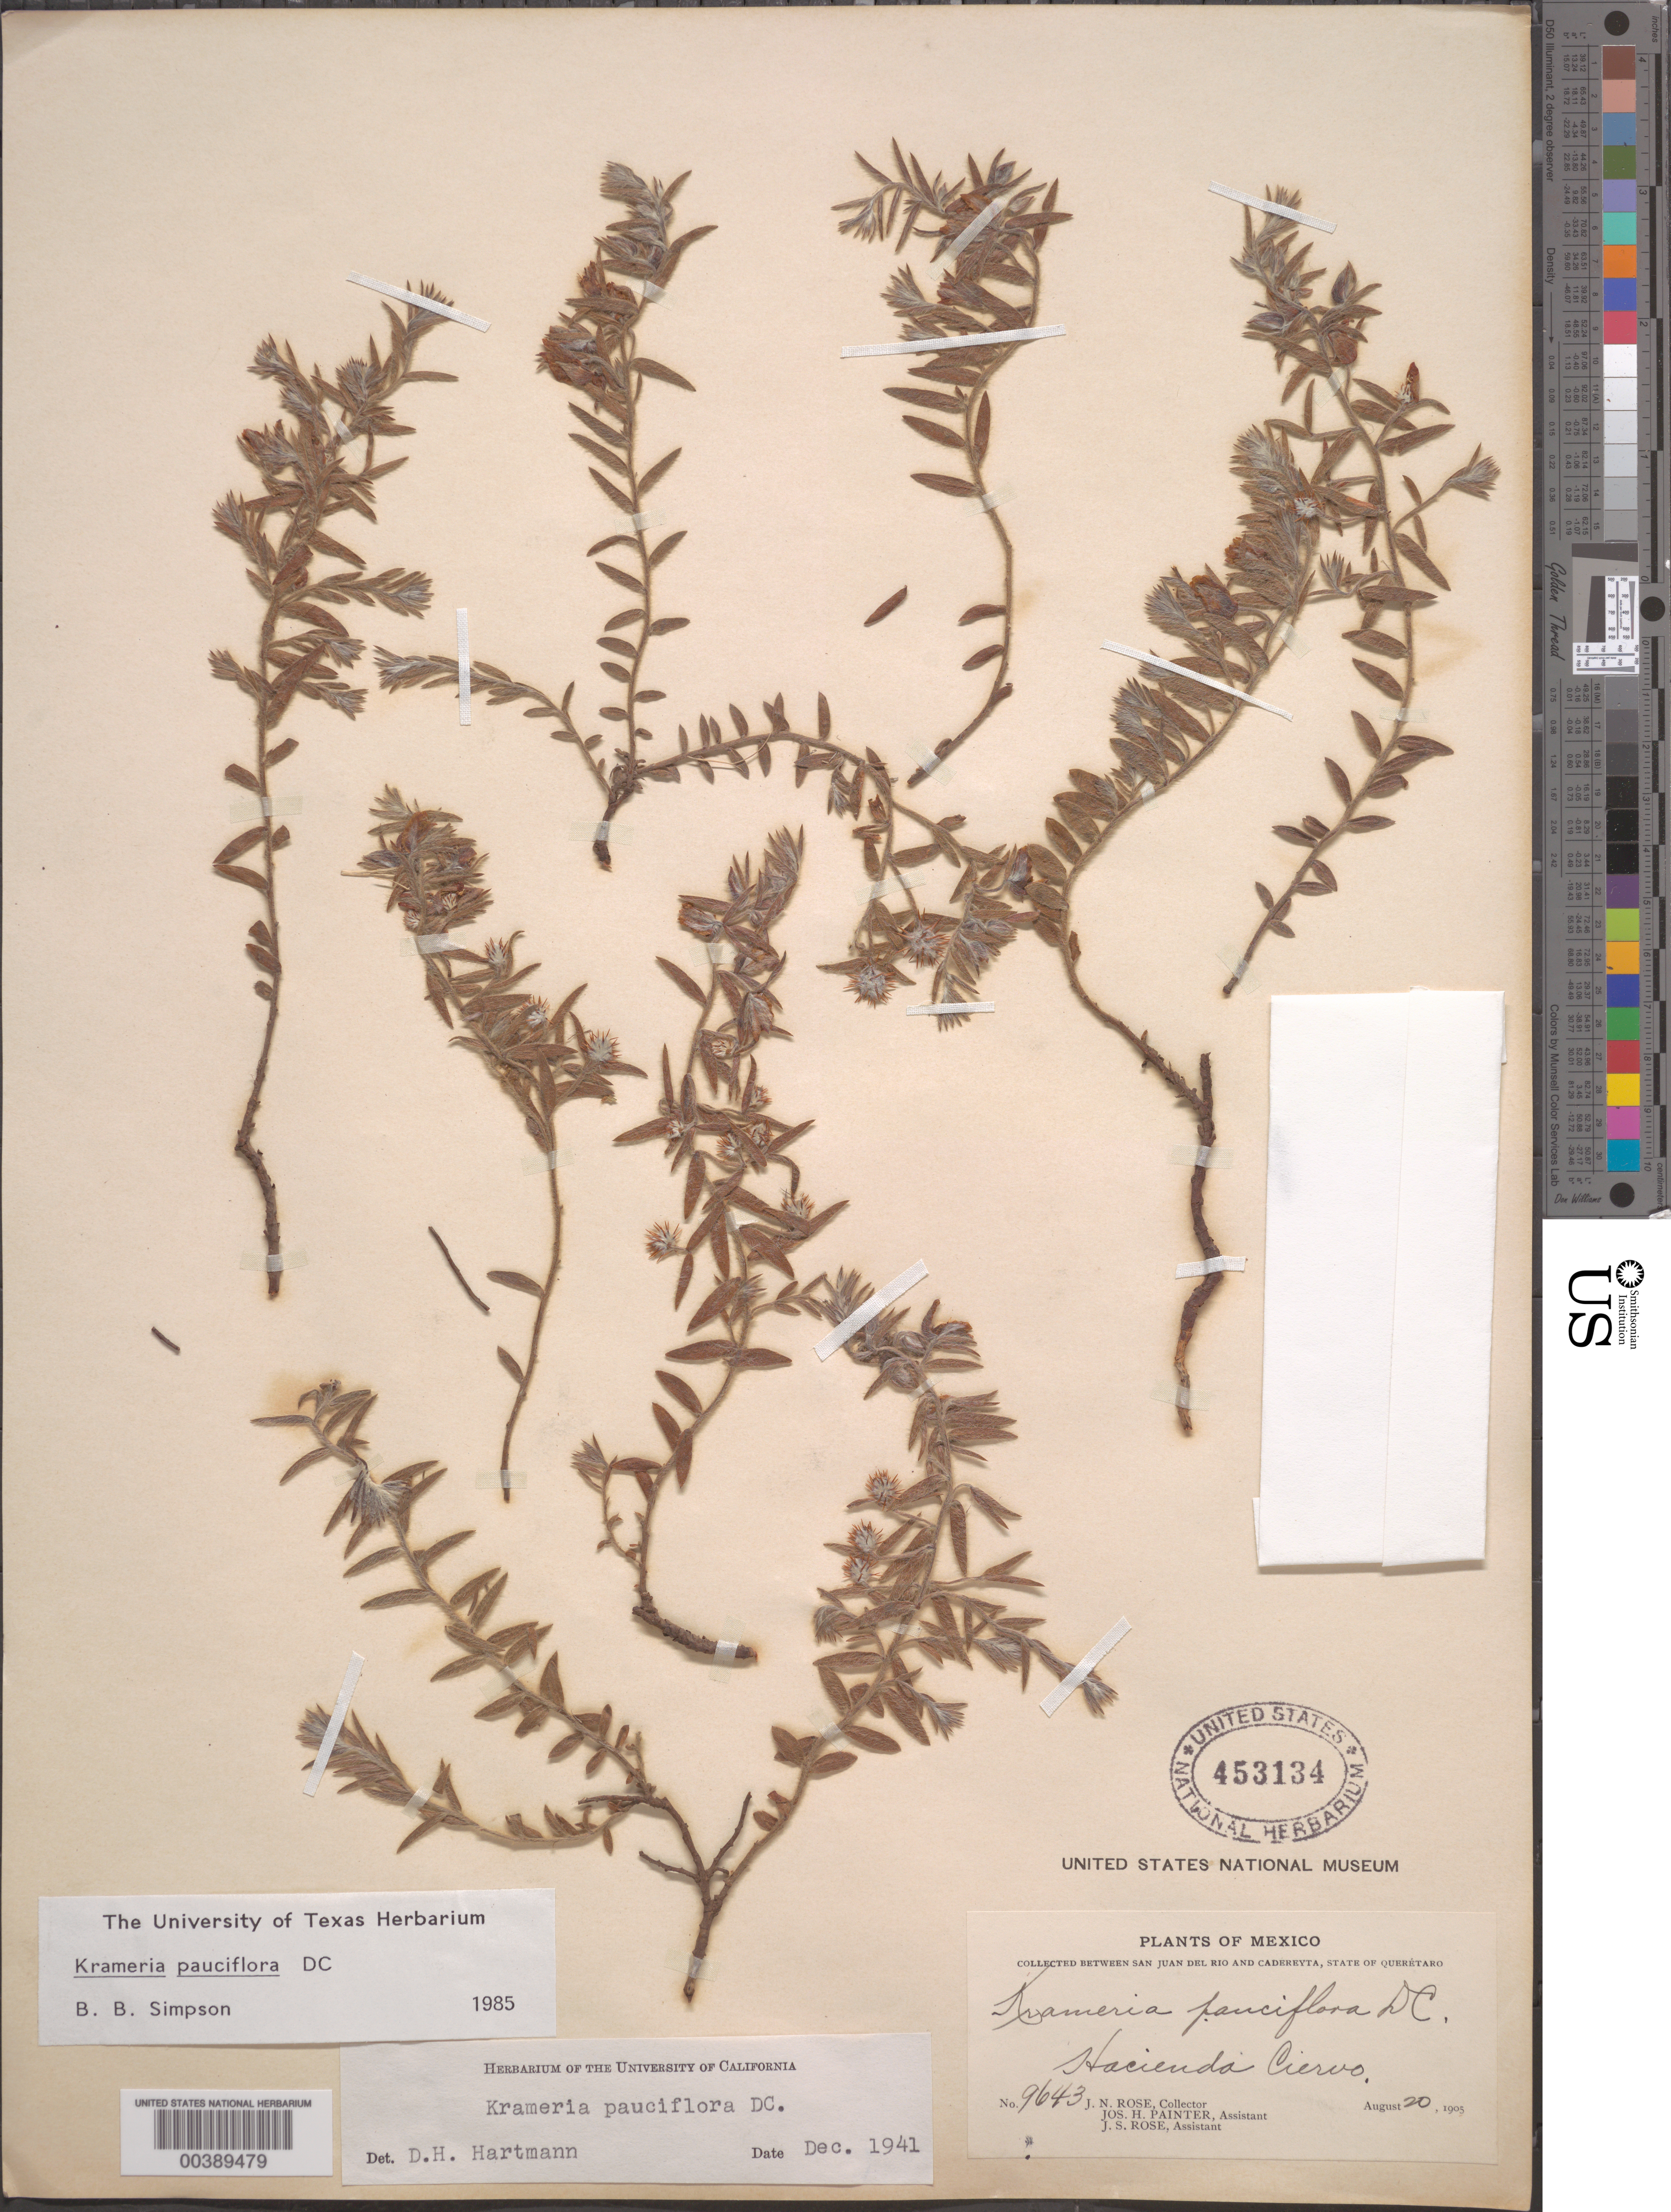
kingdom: Plantae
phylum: Tracheophyta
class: Magnoliopsida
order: Zygophyllales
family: Krameriaceae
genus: Krameria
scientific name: Krameria pauciflora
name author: DC.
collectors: J. N. Rose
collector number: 9643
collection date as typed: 25 Aug 1905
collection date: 1905-08-25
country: Mexico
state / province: Querétaro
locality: Hacienda Ciervo; between San Juan del Rio and Cadereyta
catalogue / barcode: US 453134